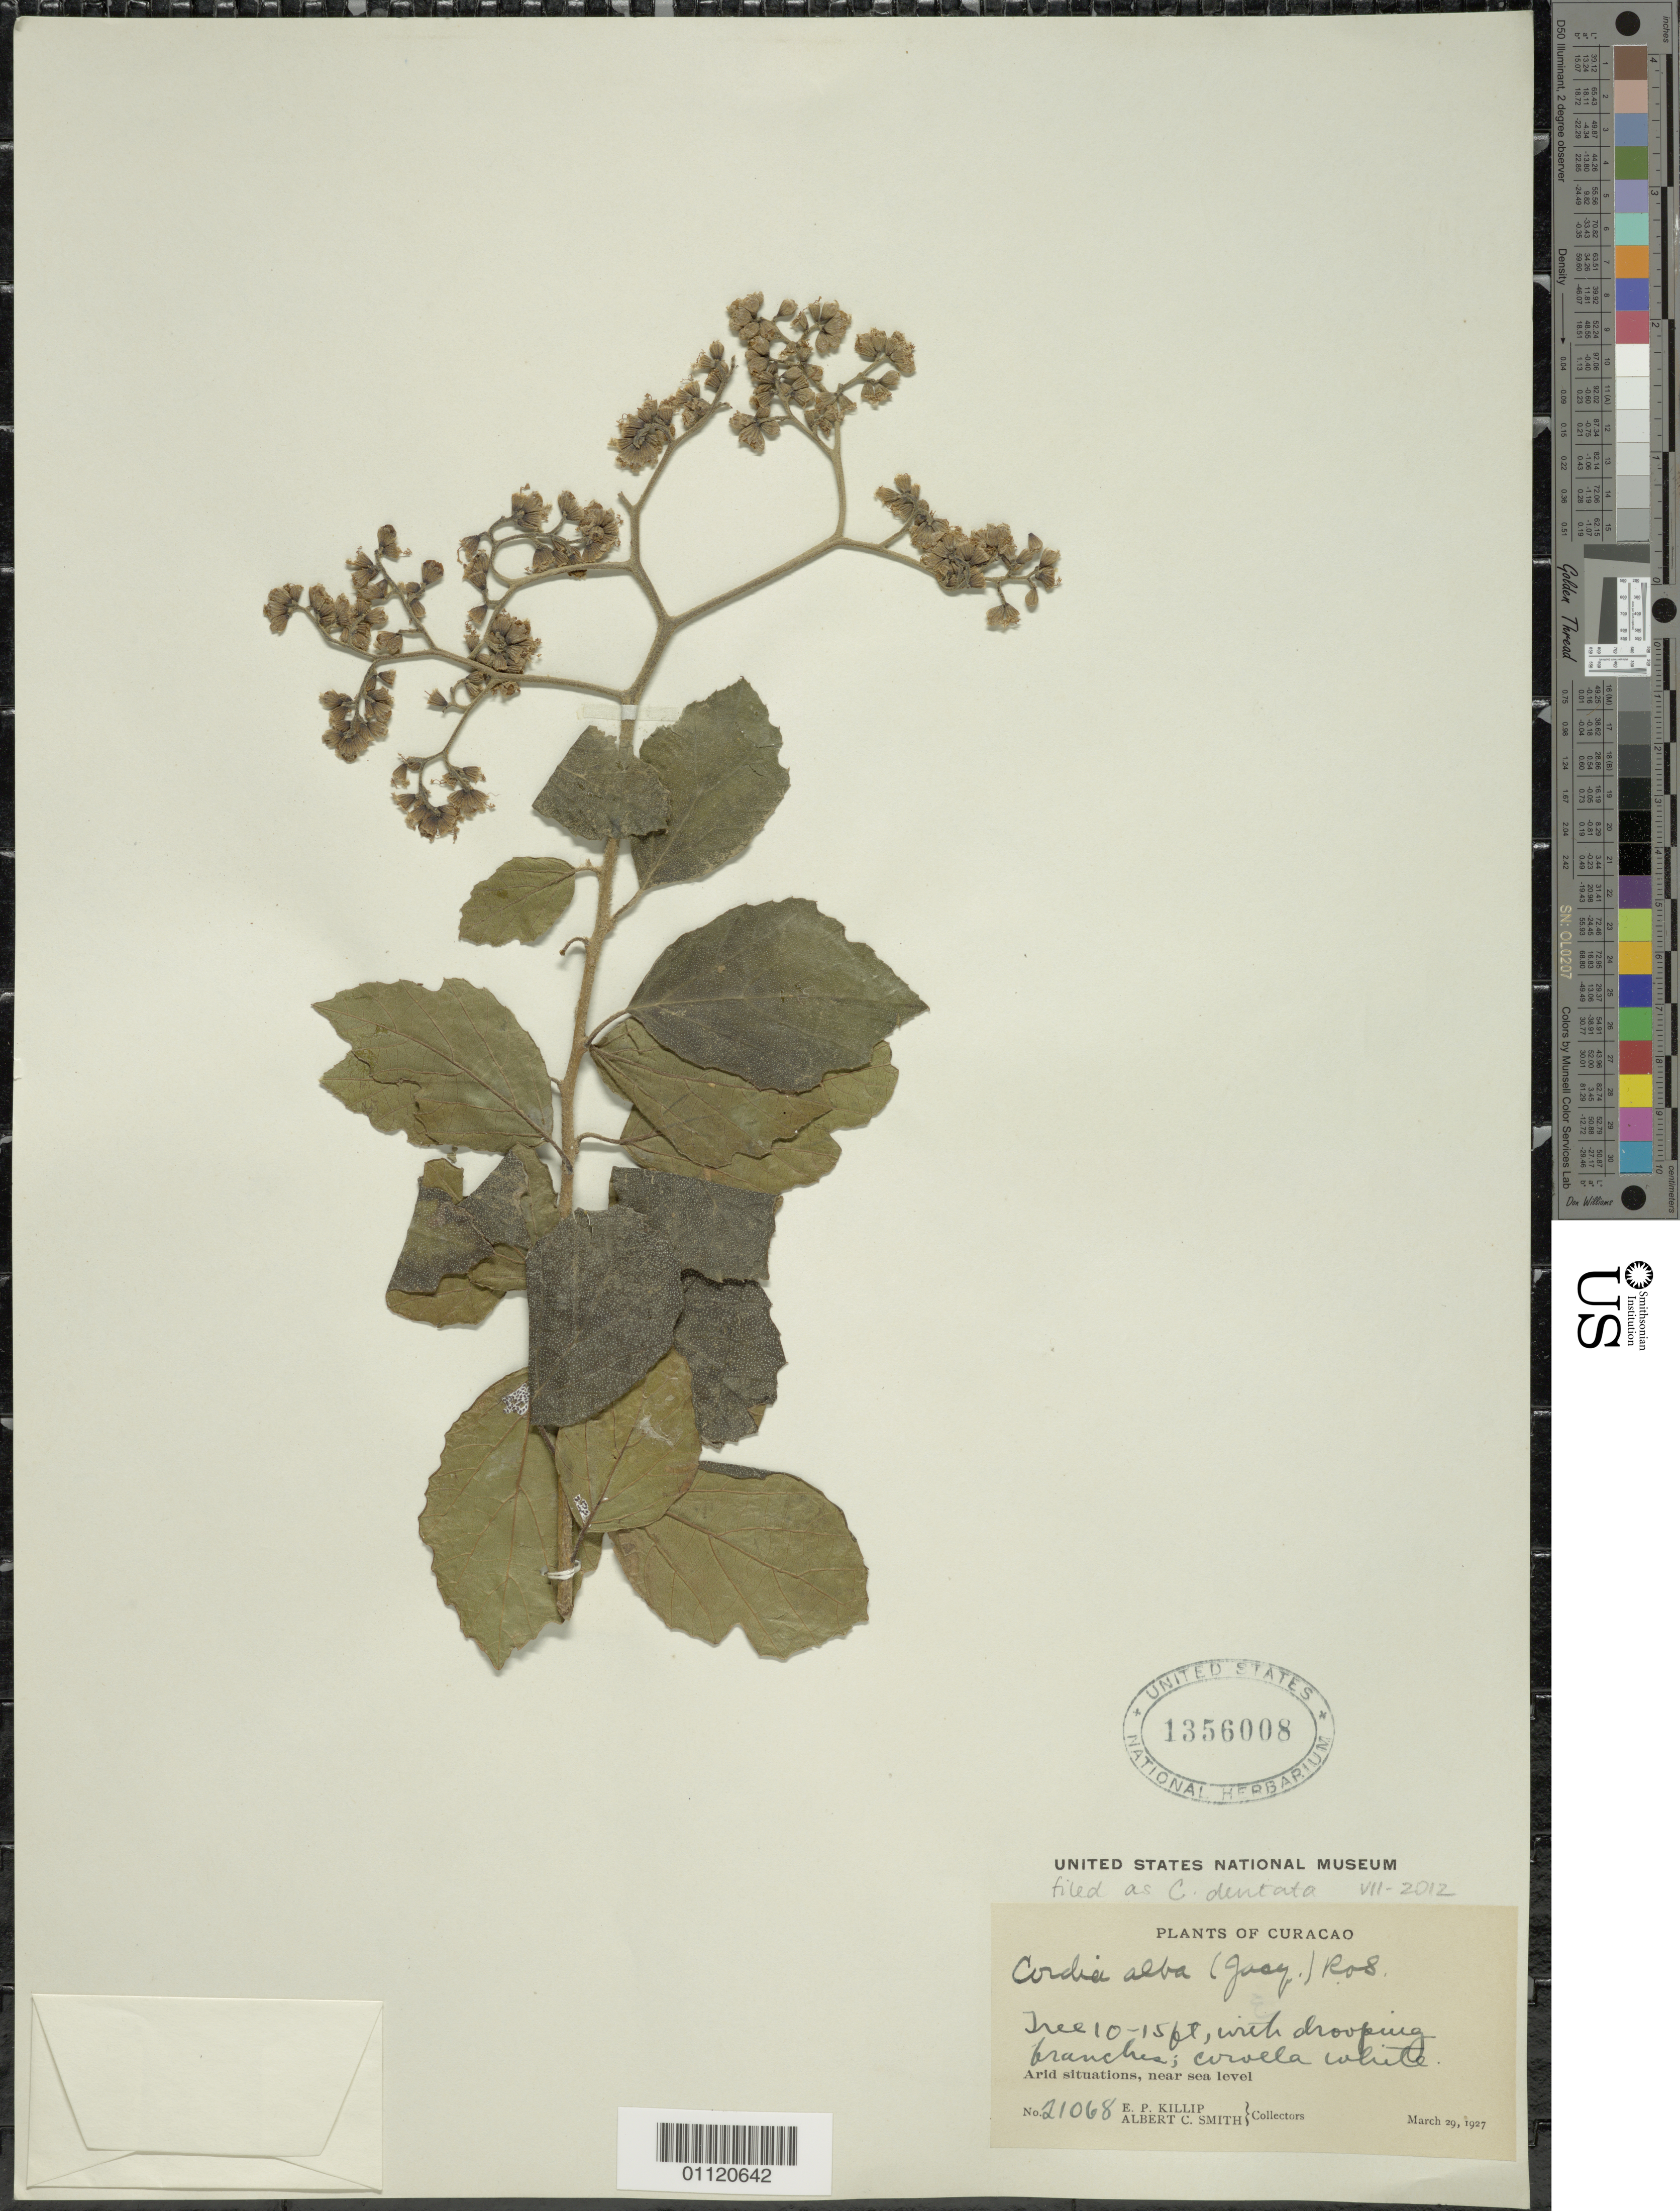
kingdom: Plantae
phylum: Tracheophyta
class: Magnoliopsida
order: Boraginales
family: Cordiaceae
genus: Cordia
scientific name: Cordia dentata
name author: Poir.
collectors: E. P. Killip & A. C. Smith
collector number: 21068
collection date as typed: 29 Mar 1927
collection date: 1927-03-29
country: Curaçao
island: Curaçao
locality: Arid situations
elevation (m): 0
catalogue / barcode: US 1356008